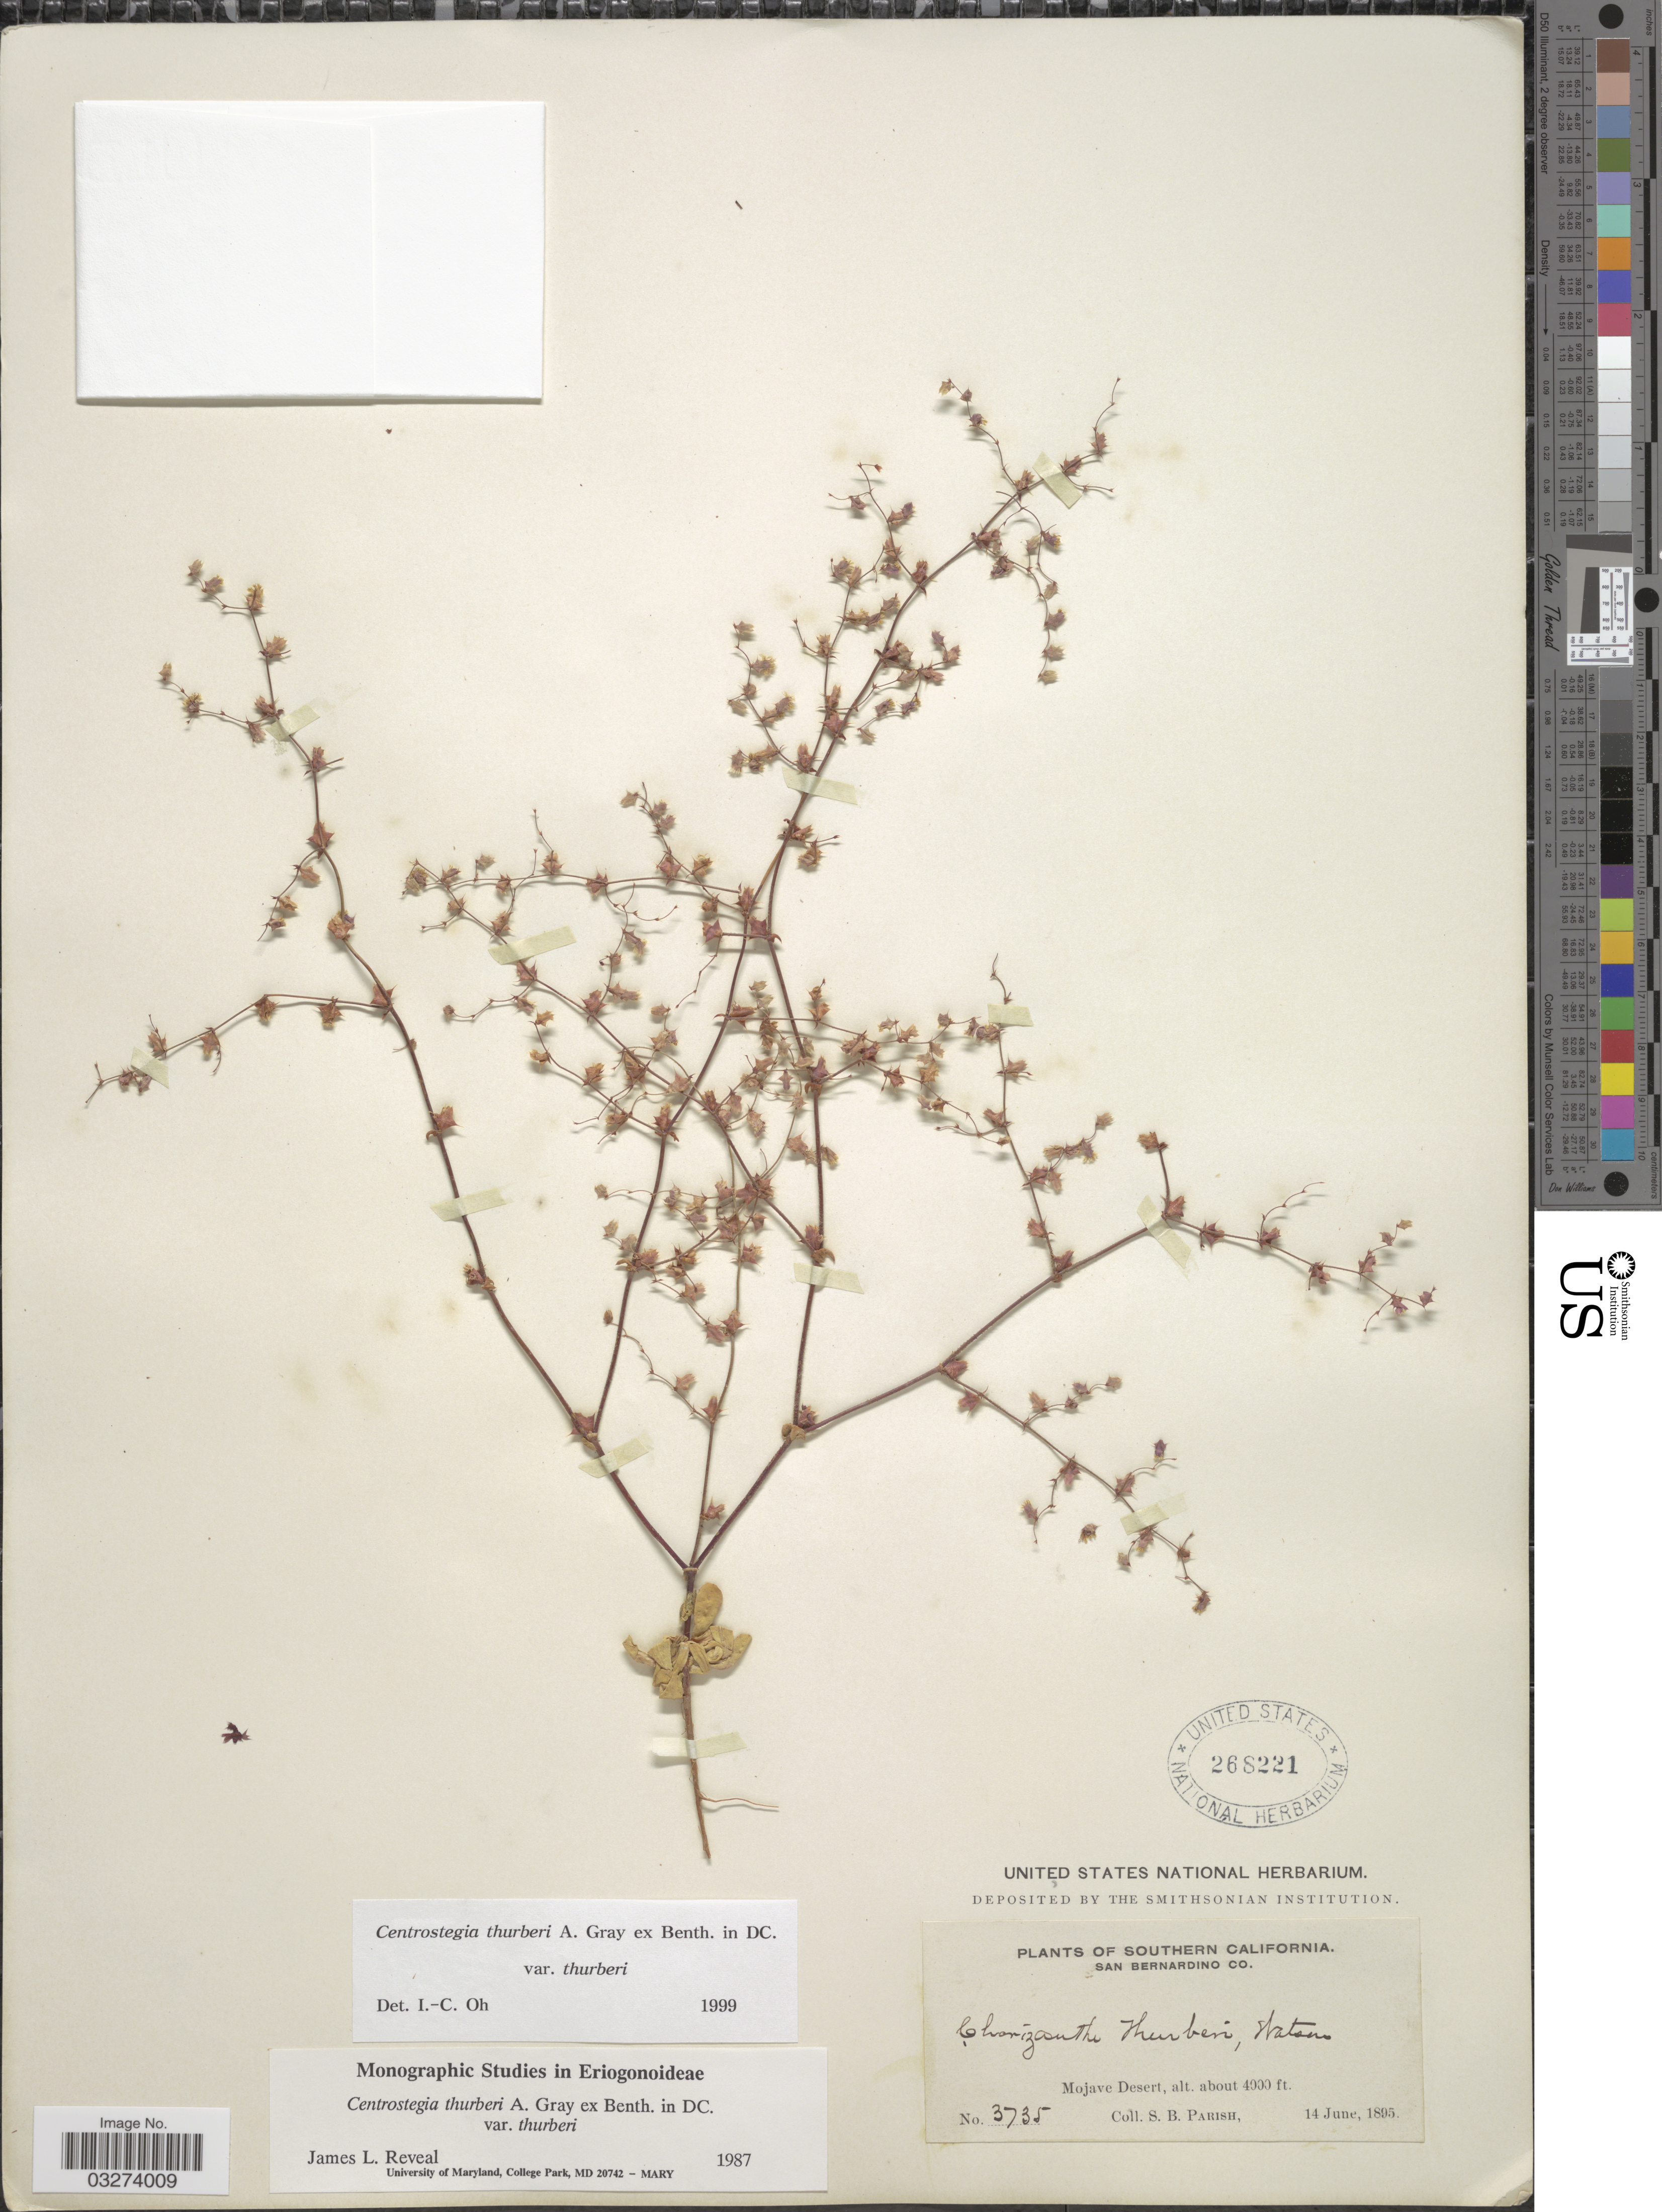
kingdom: Plantae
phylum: Tracheophyta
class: Magnoliopsida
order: Caryophyllales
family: Polygonaceae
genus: Centrostegia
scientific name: Centrostegia thurberi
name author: A. Gray ex Benth.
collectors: S. B. Parish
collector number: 3735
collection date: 1895-06-14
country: United States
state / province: California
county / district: San Bernardino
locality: Southern California. San Bernardino Co. Mojave Desert.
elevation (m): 1219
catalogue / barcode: US 268221